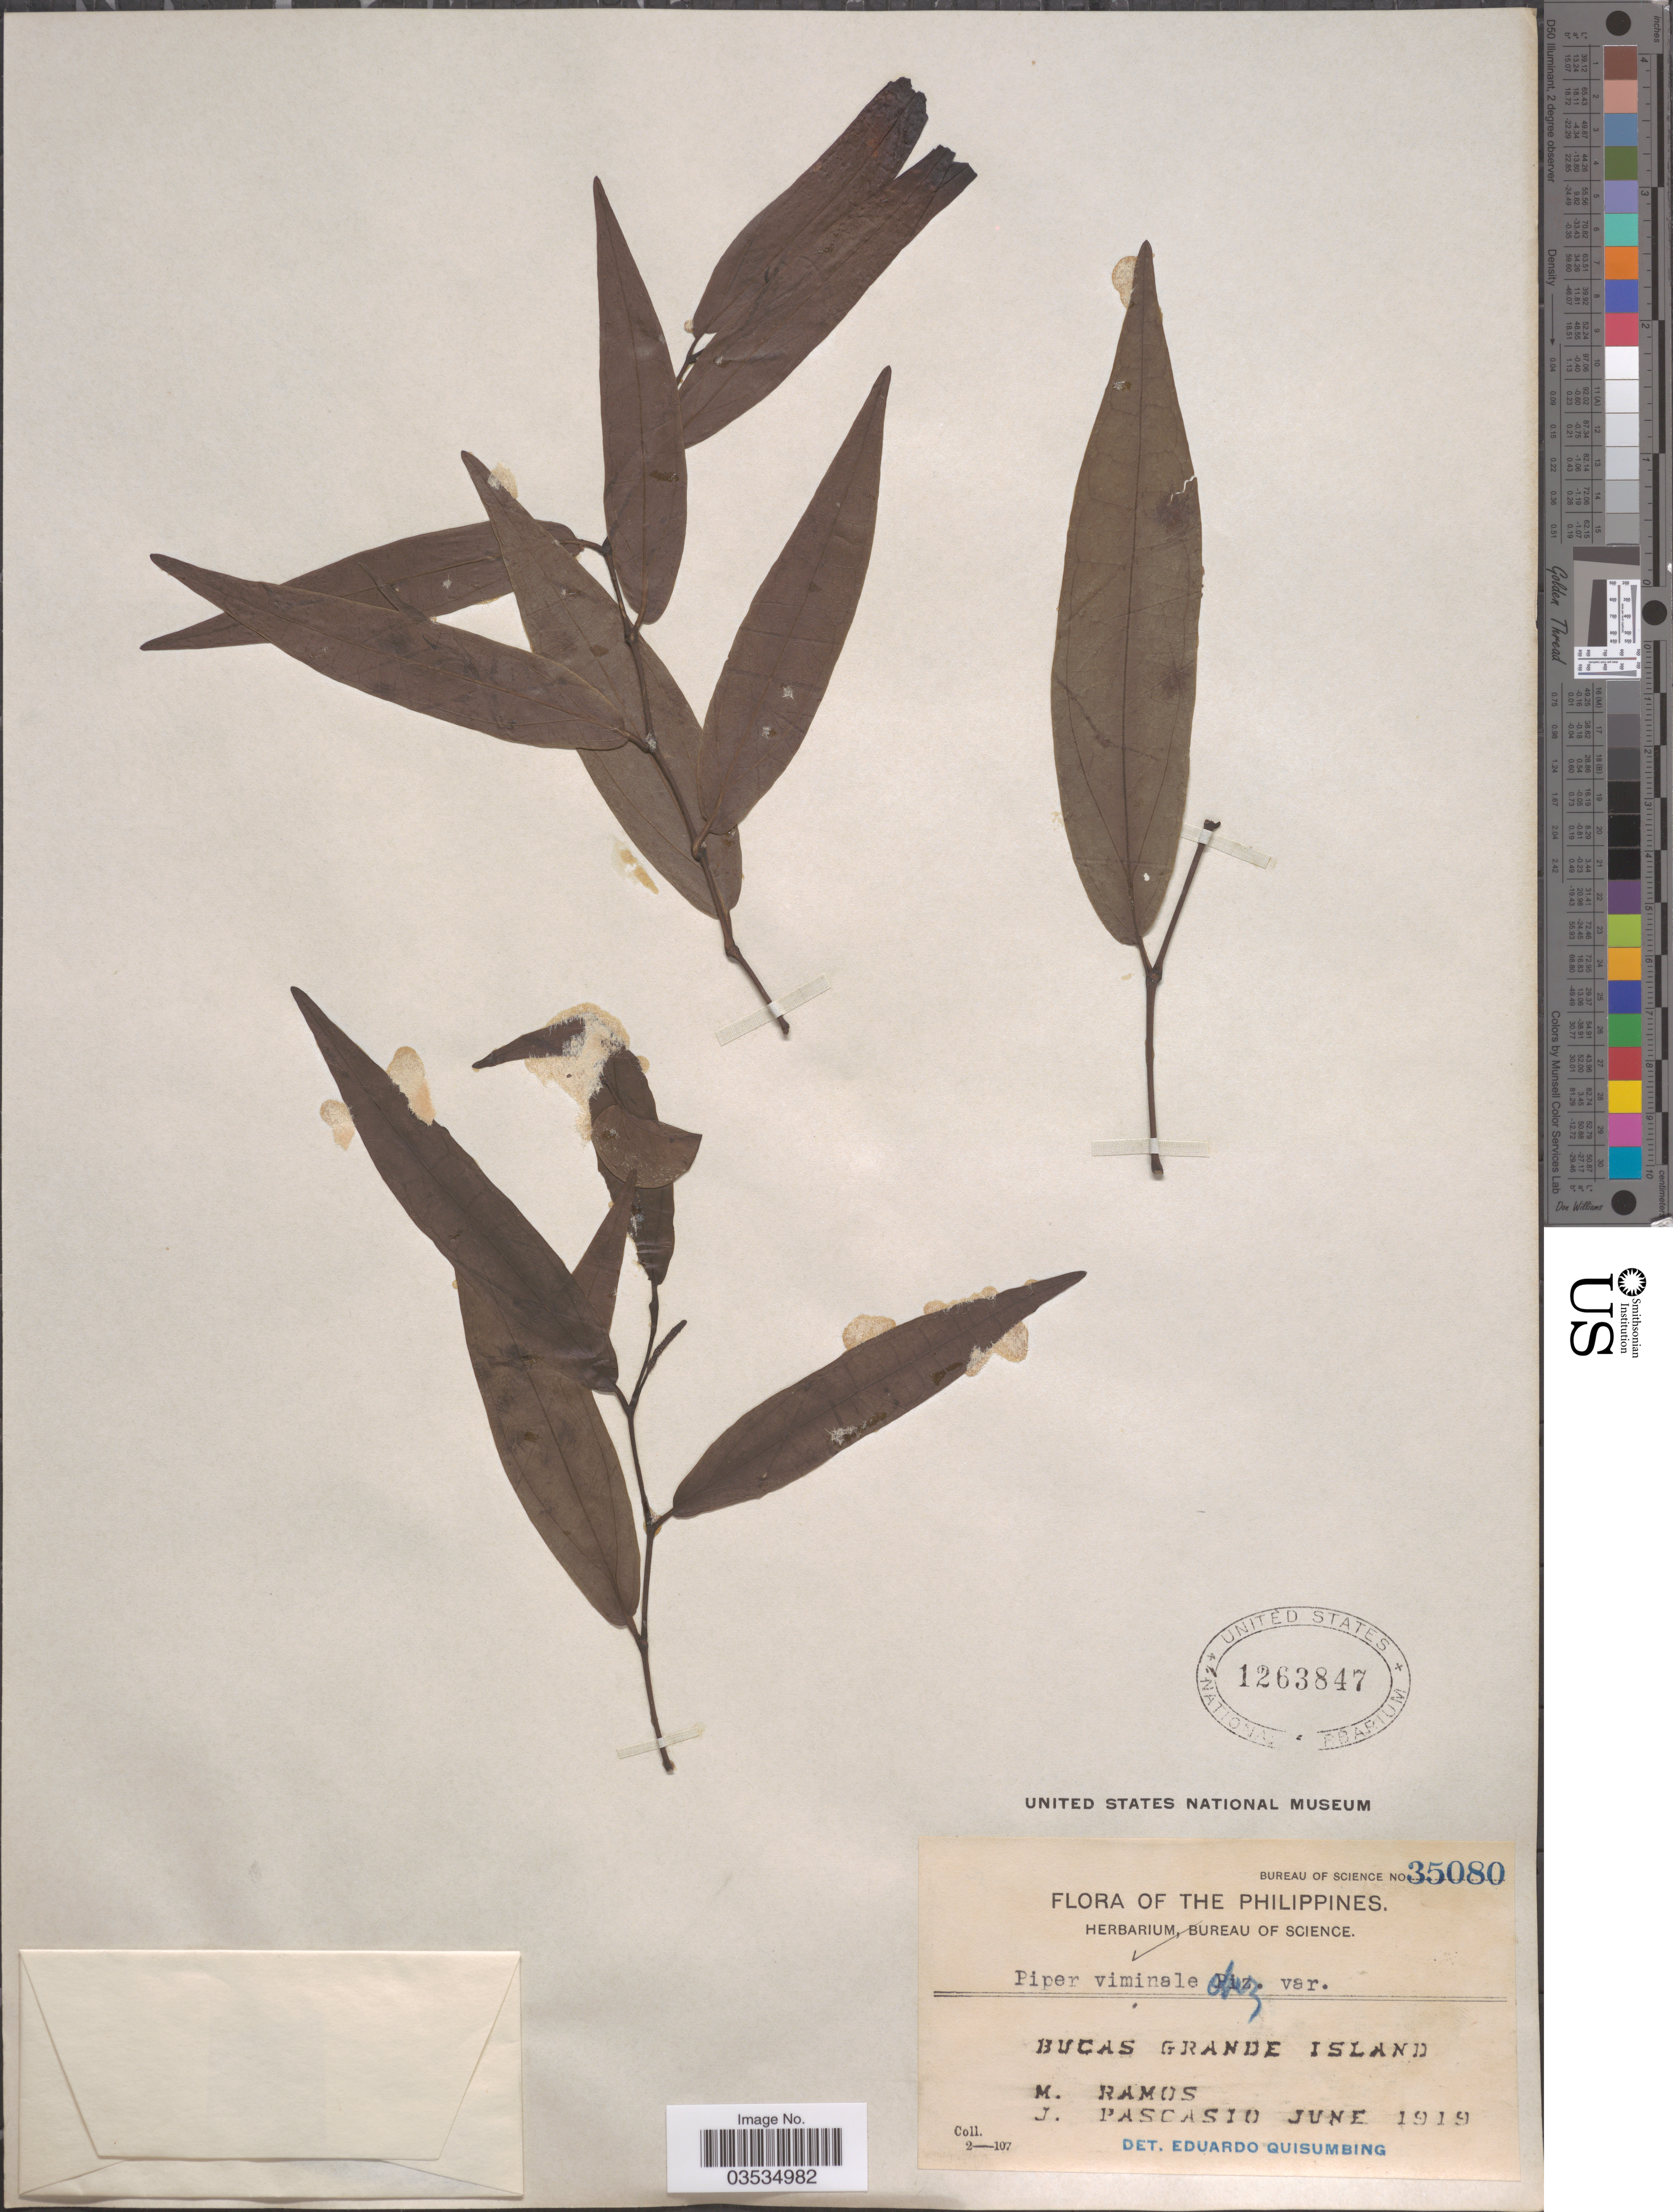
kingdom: Plantae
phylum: Tracheophyta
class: Magnoliopsida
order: Piperales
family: Piperaceae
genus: Piper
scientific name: Piper viminale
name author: Opiz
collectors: M. Ramos & J. Pascasio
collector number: Bureau of Science 35080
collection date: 1919-06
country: Philippines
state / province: Caraga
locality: Bucas Grande Island.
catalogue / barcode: US 1263847